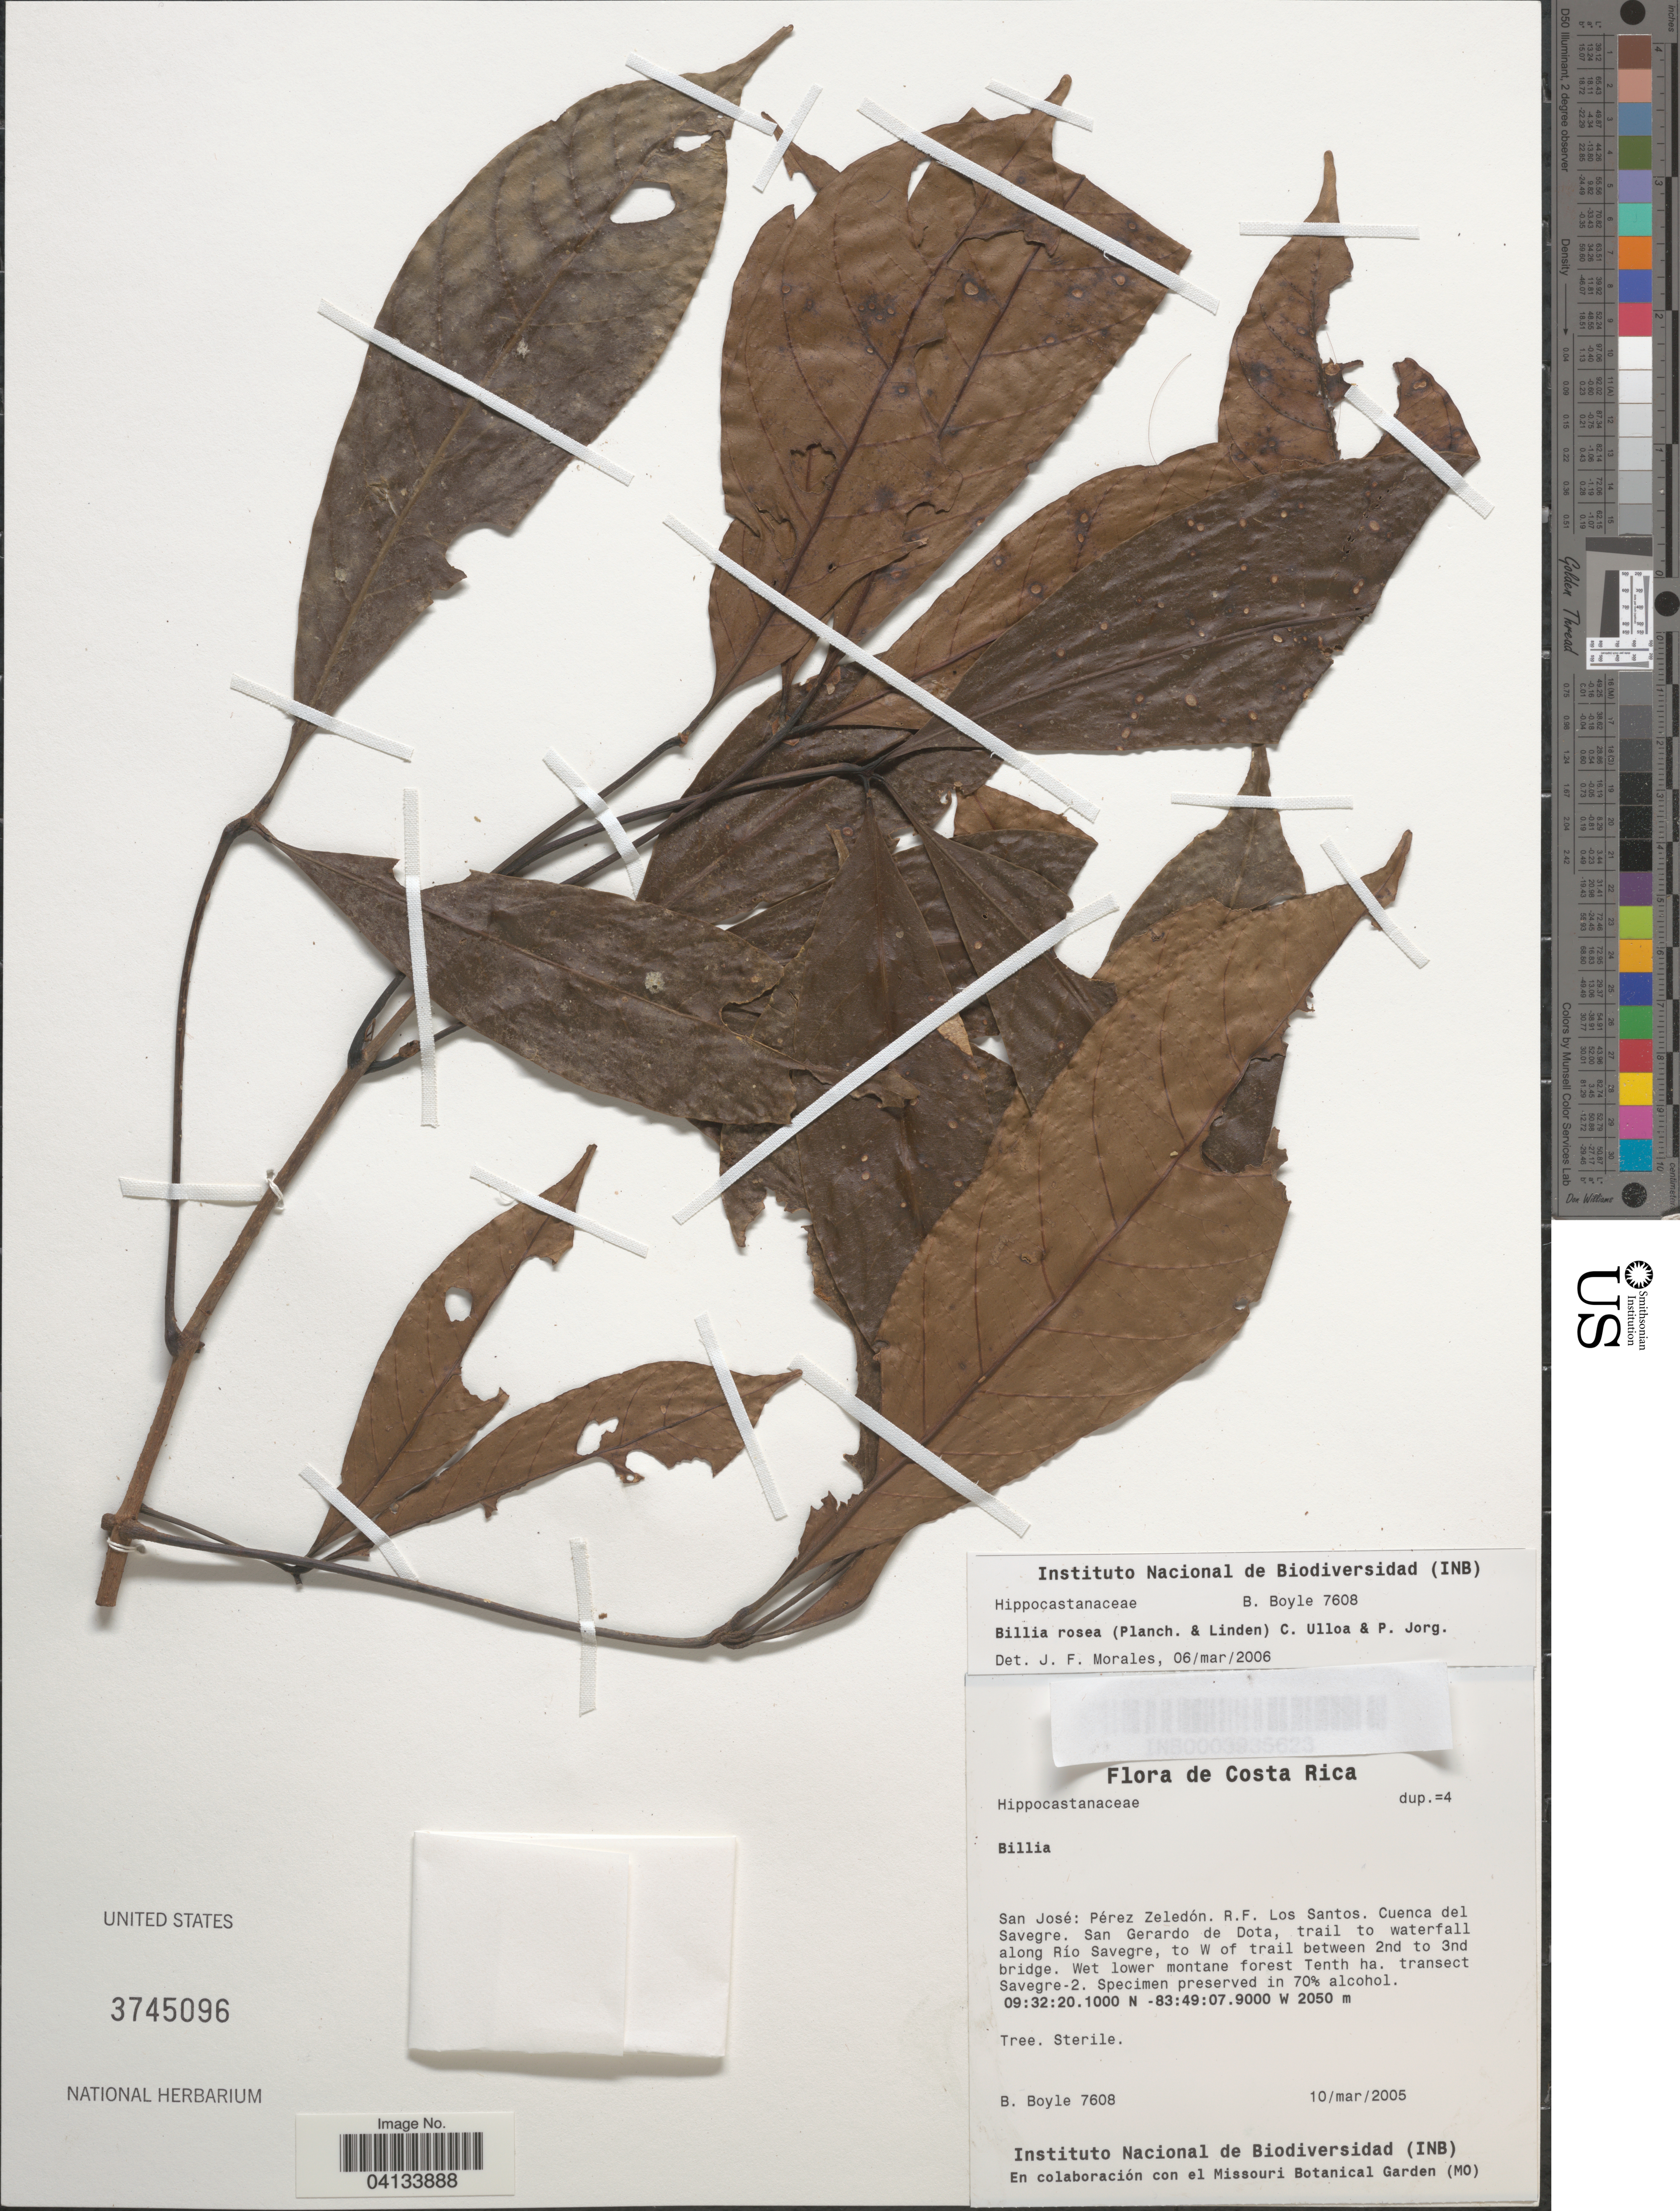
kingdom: Plantae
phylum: Tracheophyta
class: Magnoliopsida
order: Sapindales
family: Sapindaceae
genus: Billia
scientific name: Billia rosea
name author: (Planch. & Linden) C. Ulloa & P.M. Jørg.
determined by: Morales, J. F.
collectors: B. Boyle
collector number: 7608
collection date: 2005-03-10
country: Costa Rica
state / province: San José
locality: Pérez Zeledón. R.F. Los Santos. Cuenca del Savegre. San Gerardo de Dota, trail to waterfall along Rio Savegre, to W of trail between 2nd to 3nd bridge. Tenth ha. transect Savegre-2.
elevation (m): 2050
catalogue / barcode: US 3745096